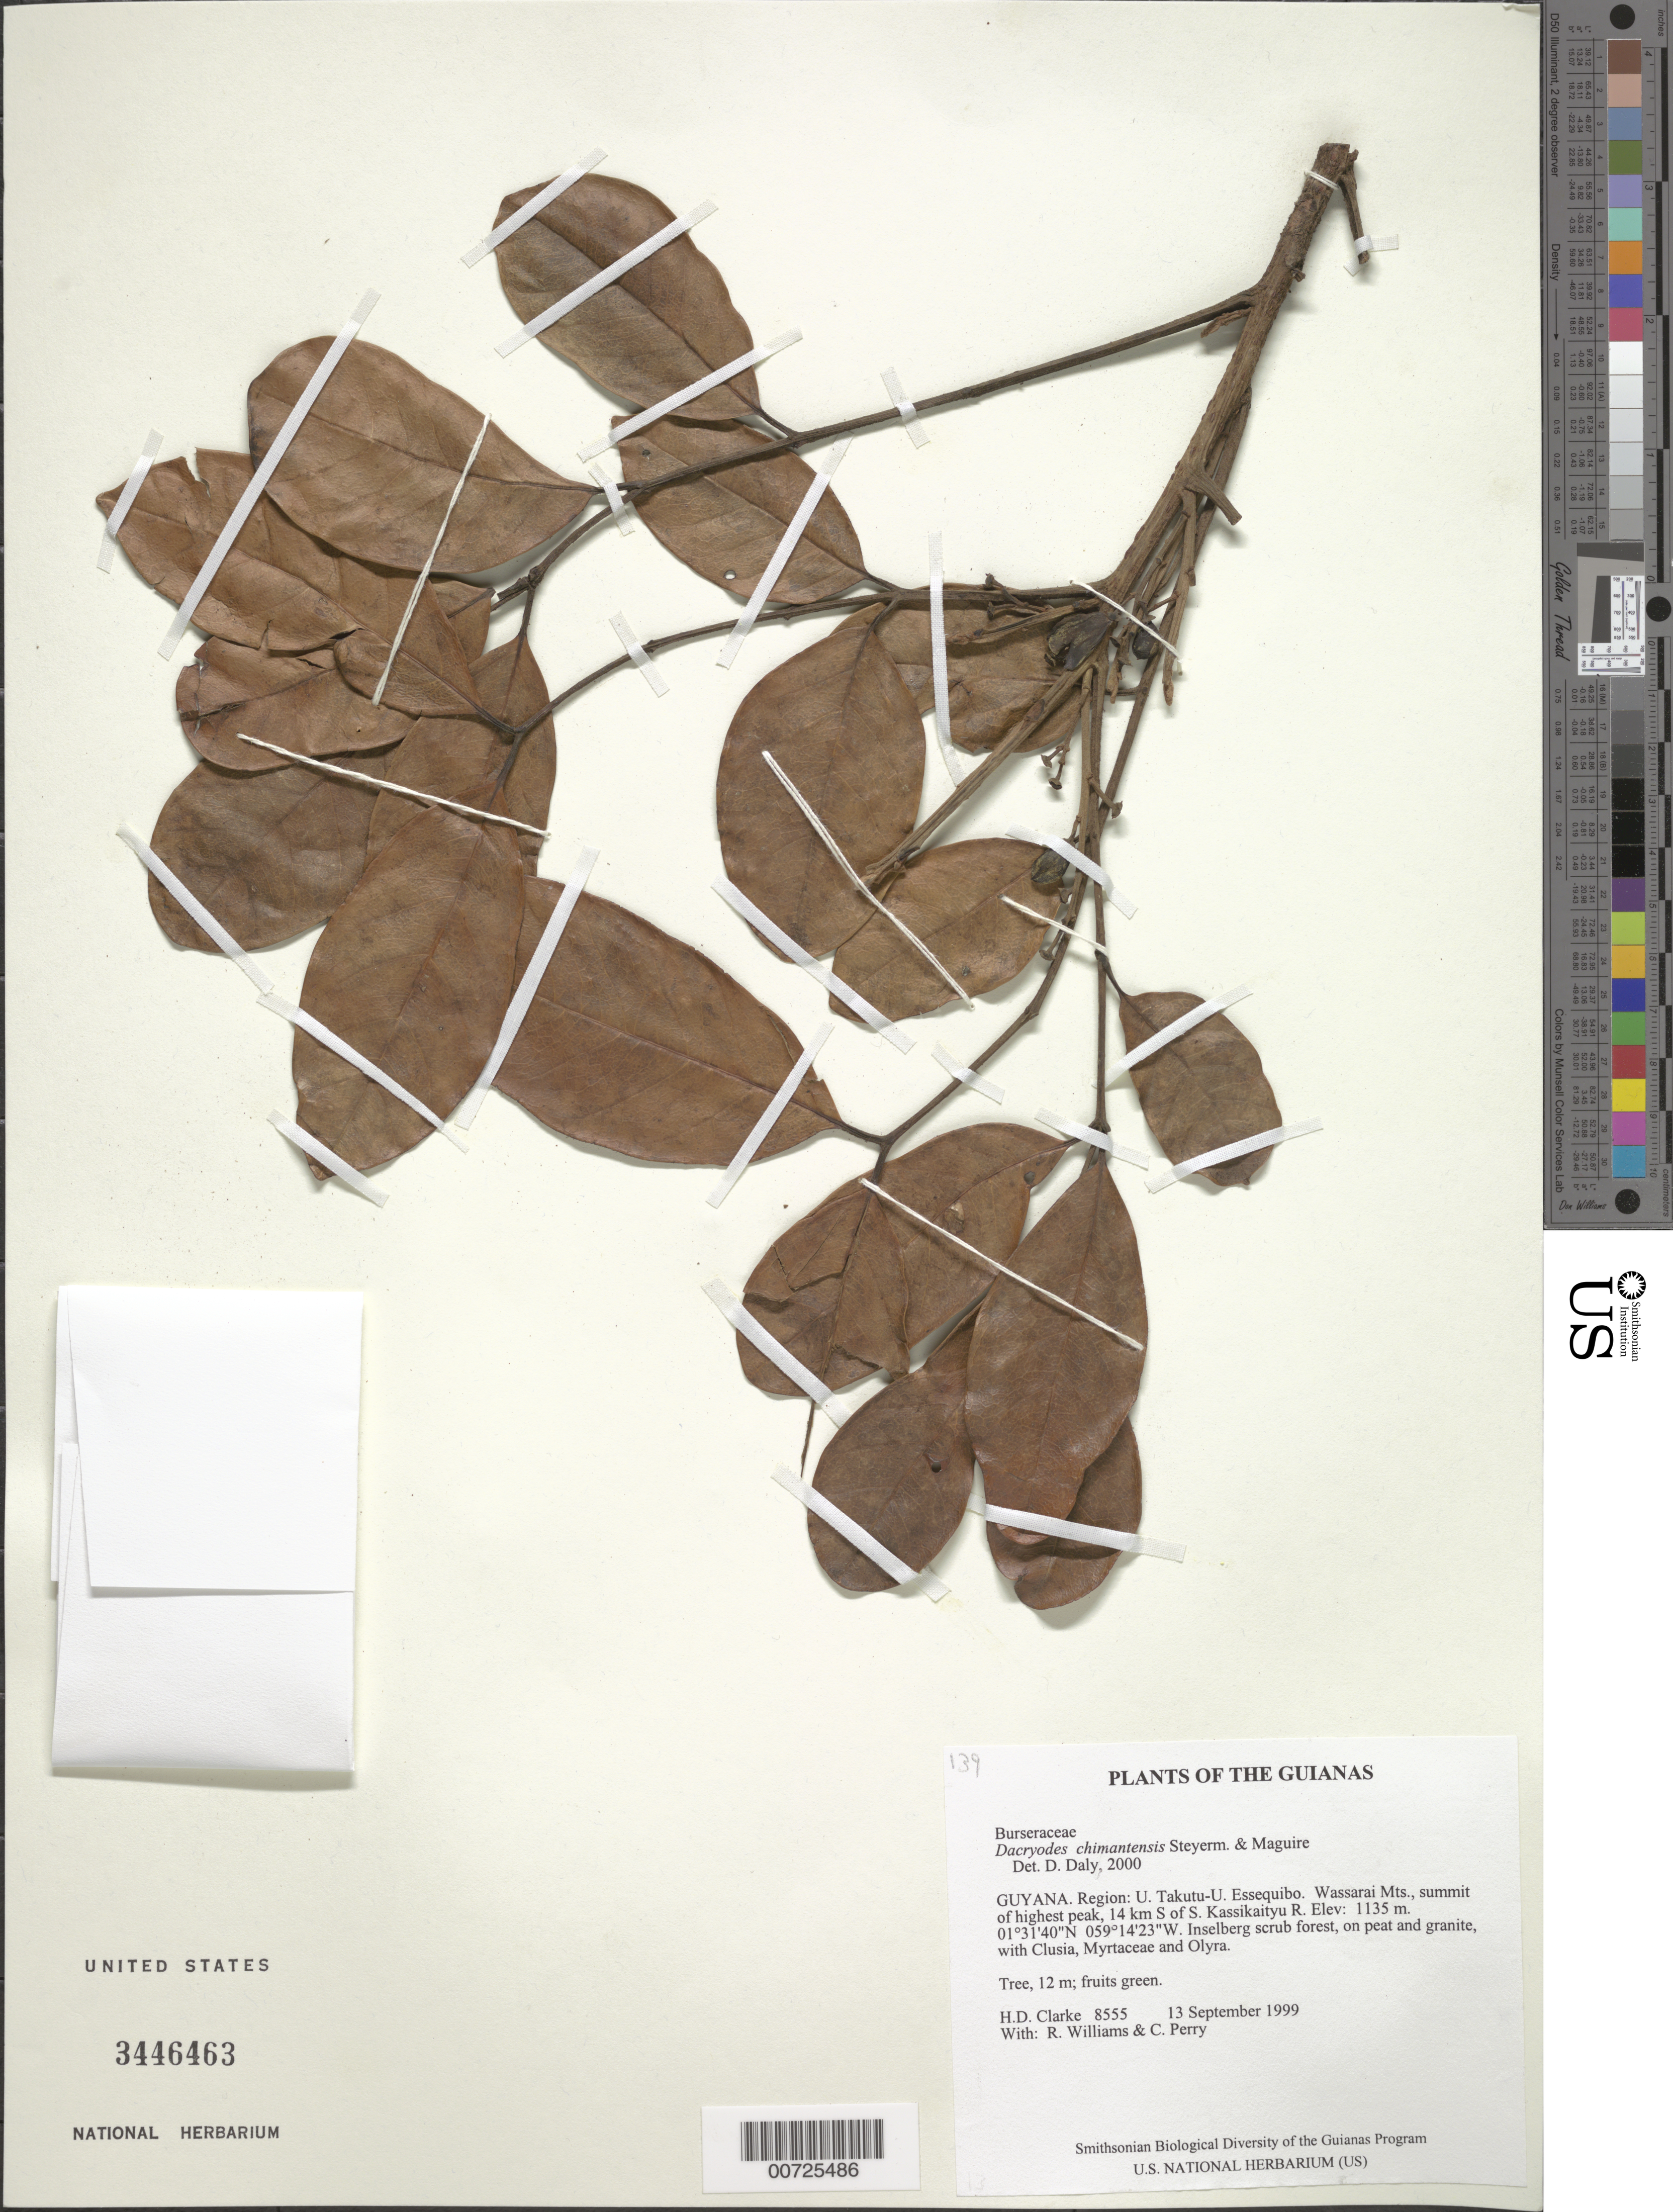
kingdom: Plantae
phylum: Tracheophyta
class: Magnoliopsida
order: Sapindales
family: Burseraceae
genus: Dacryodes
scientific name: Dacryodes chimantensis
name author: Steyerm. & Maguire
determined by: Daly, D. C.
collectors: H. D. Clarke, R. Williams & C. Perry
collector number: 8555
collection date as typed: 13 September 1999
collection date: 1999-09-13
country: Guyana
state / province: U. Takutu-U. Essequibo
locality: Wassarai Mts., summit of highest peak, 14 km S of S. Kassikaityu R.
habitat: Inselberg scrub forest, on peat and granite, with Clusia, Myrtaceae and Olyra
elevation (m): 1135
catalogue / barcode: US 3446463